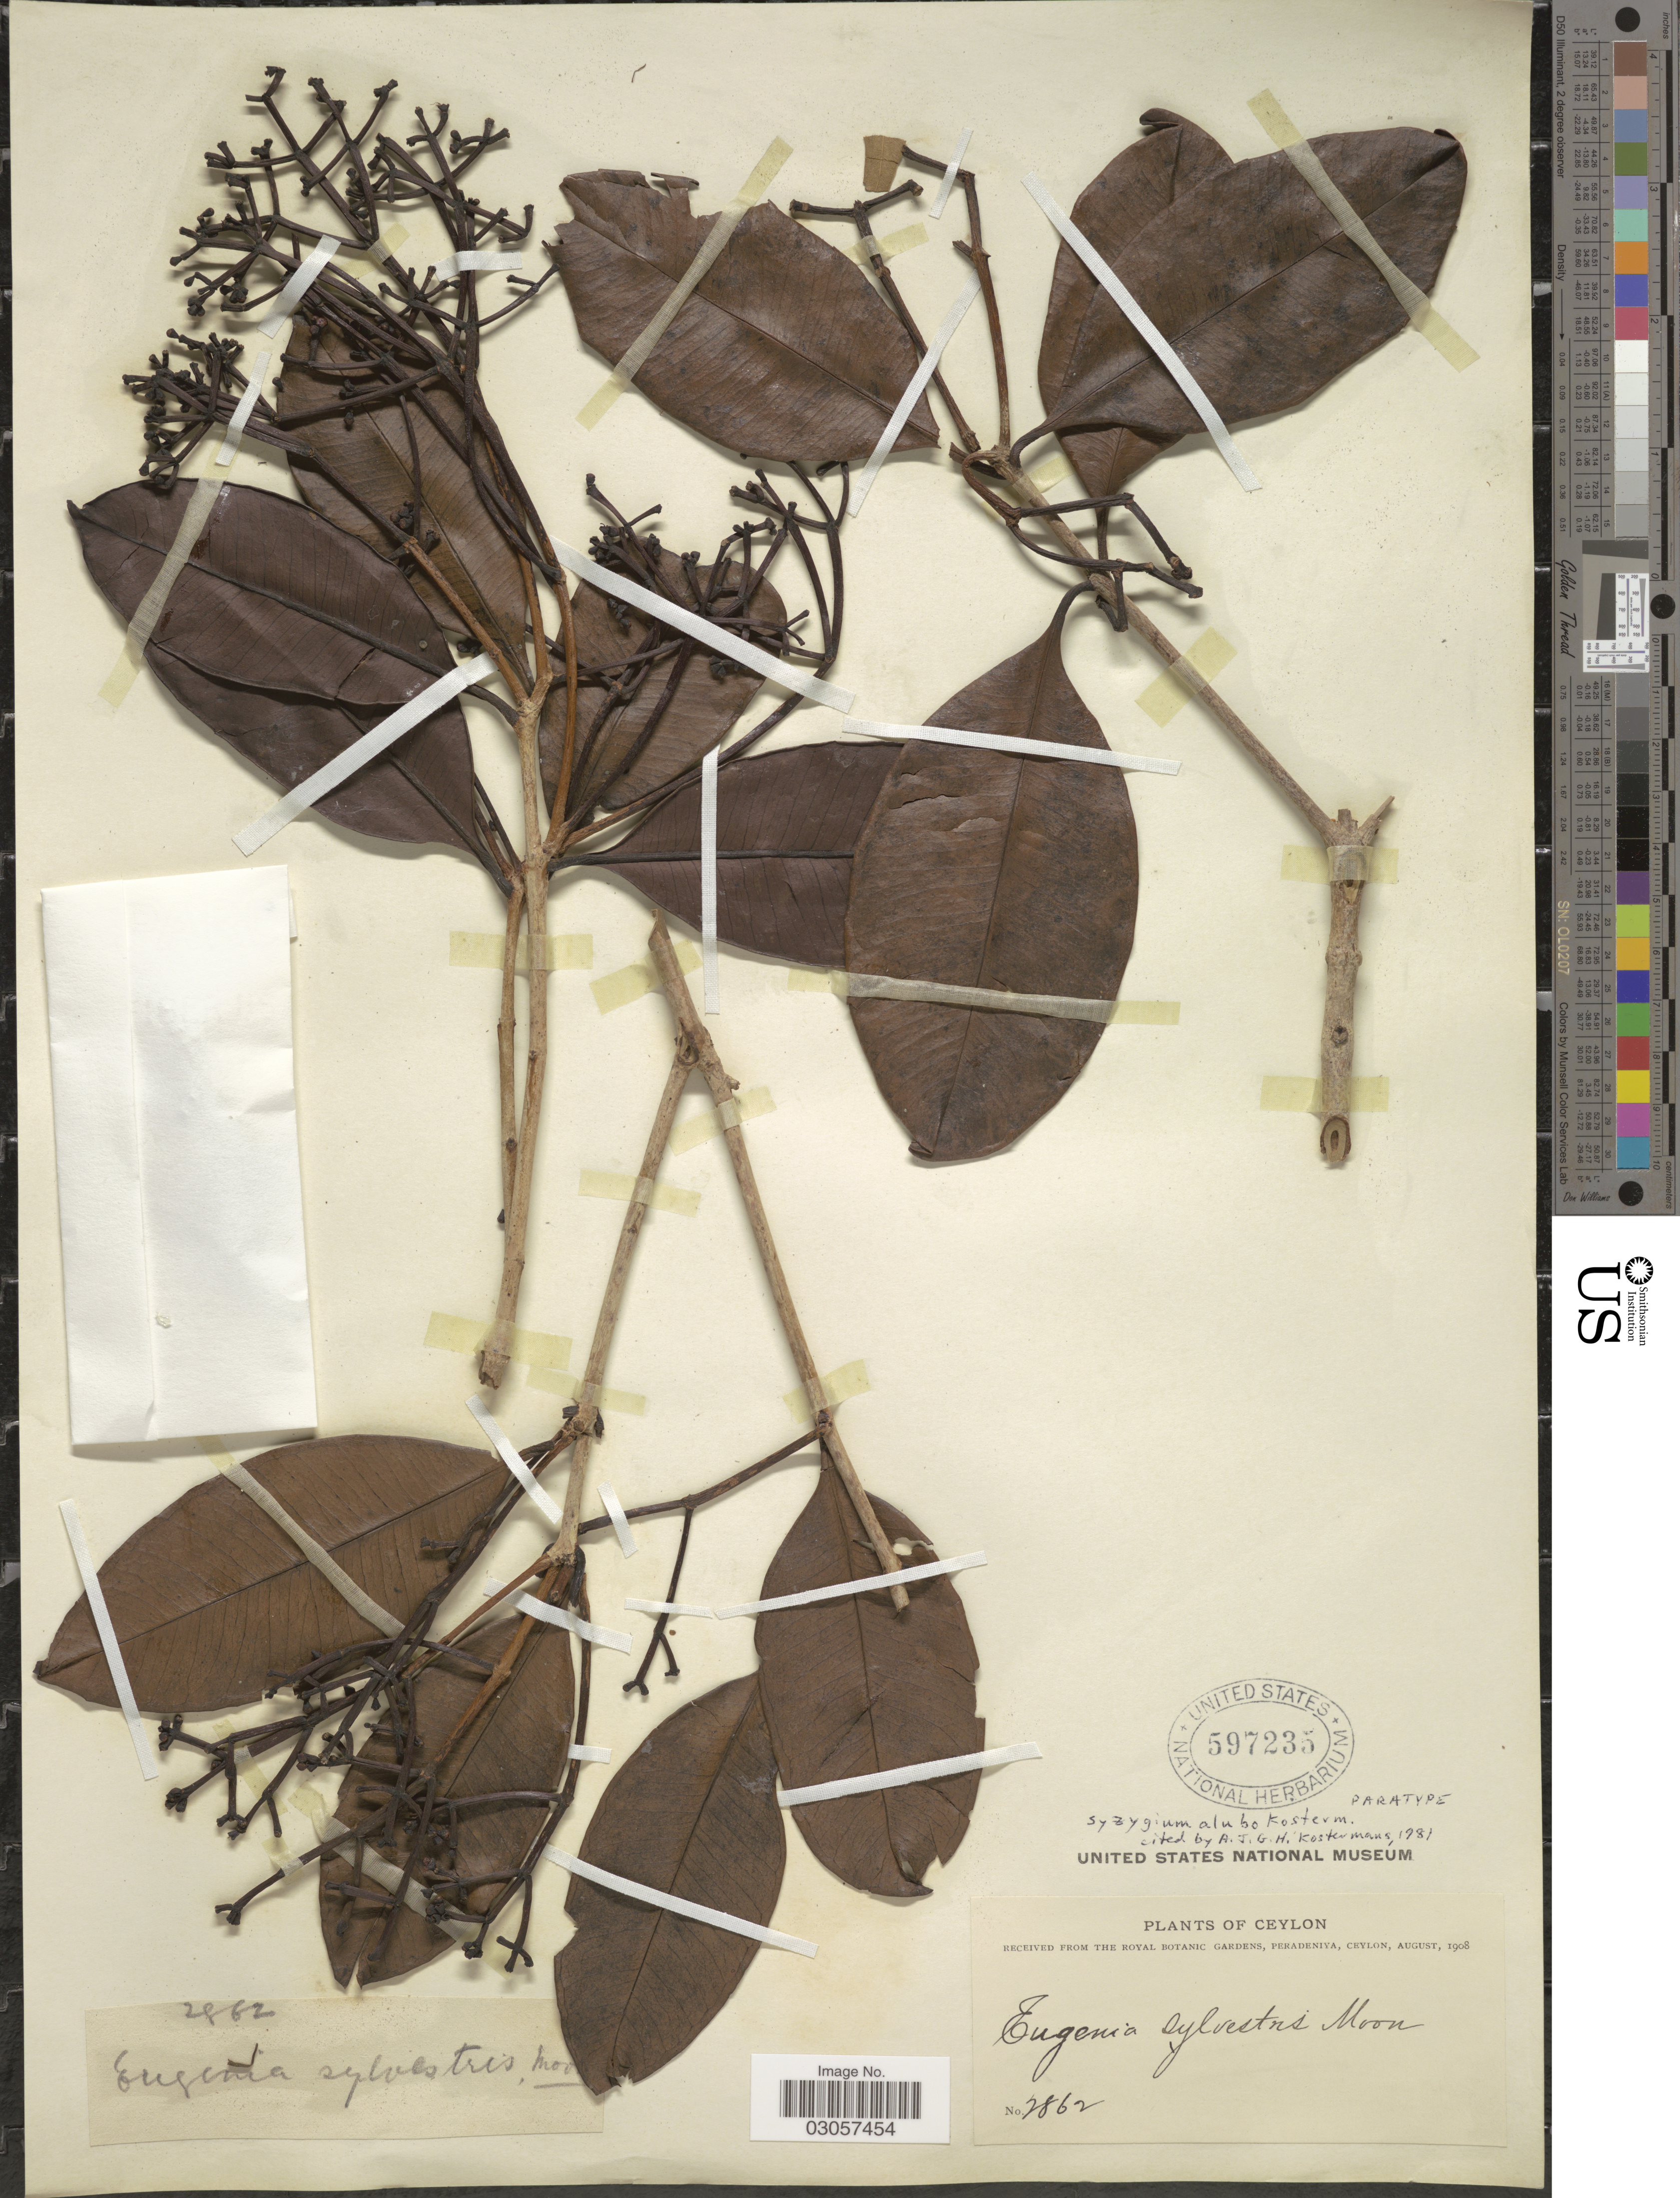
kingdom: Plantae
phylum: Tracheophyta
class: Magnoliopsida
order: Myrtales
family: Myrtaceae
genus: Syzygium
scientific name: Syzygium alubo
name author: Kosterm.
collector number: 2862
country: Sri Lanka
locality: Ceylon.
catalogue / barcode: US 597235